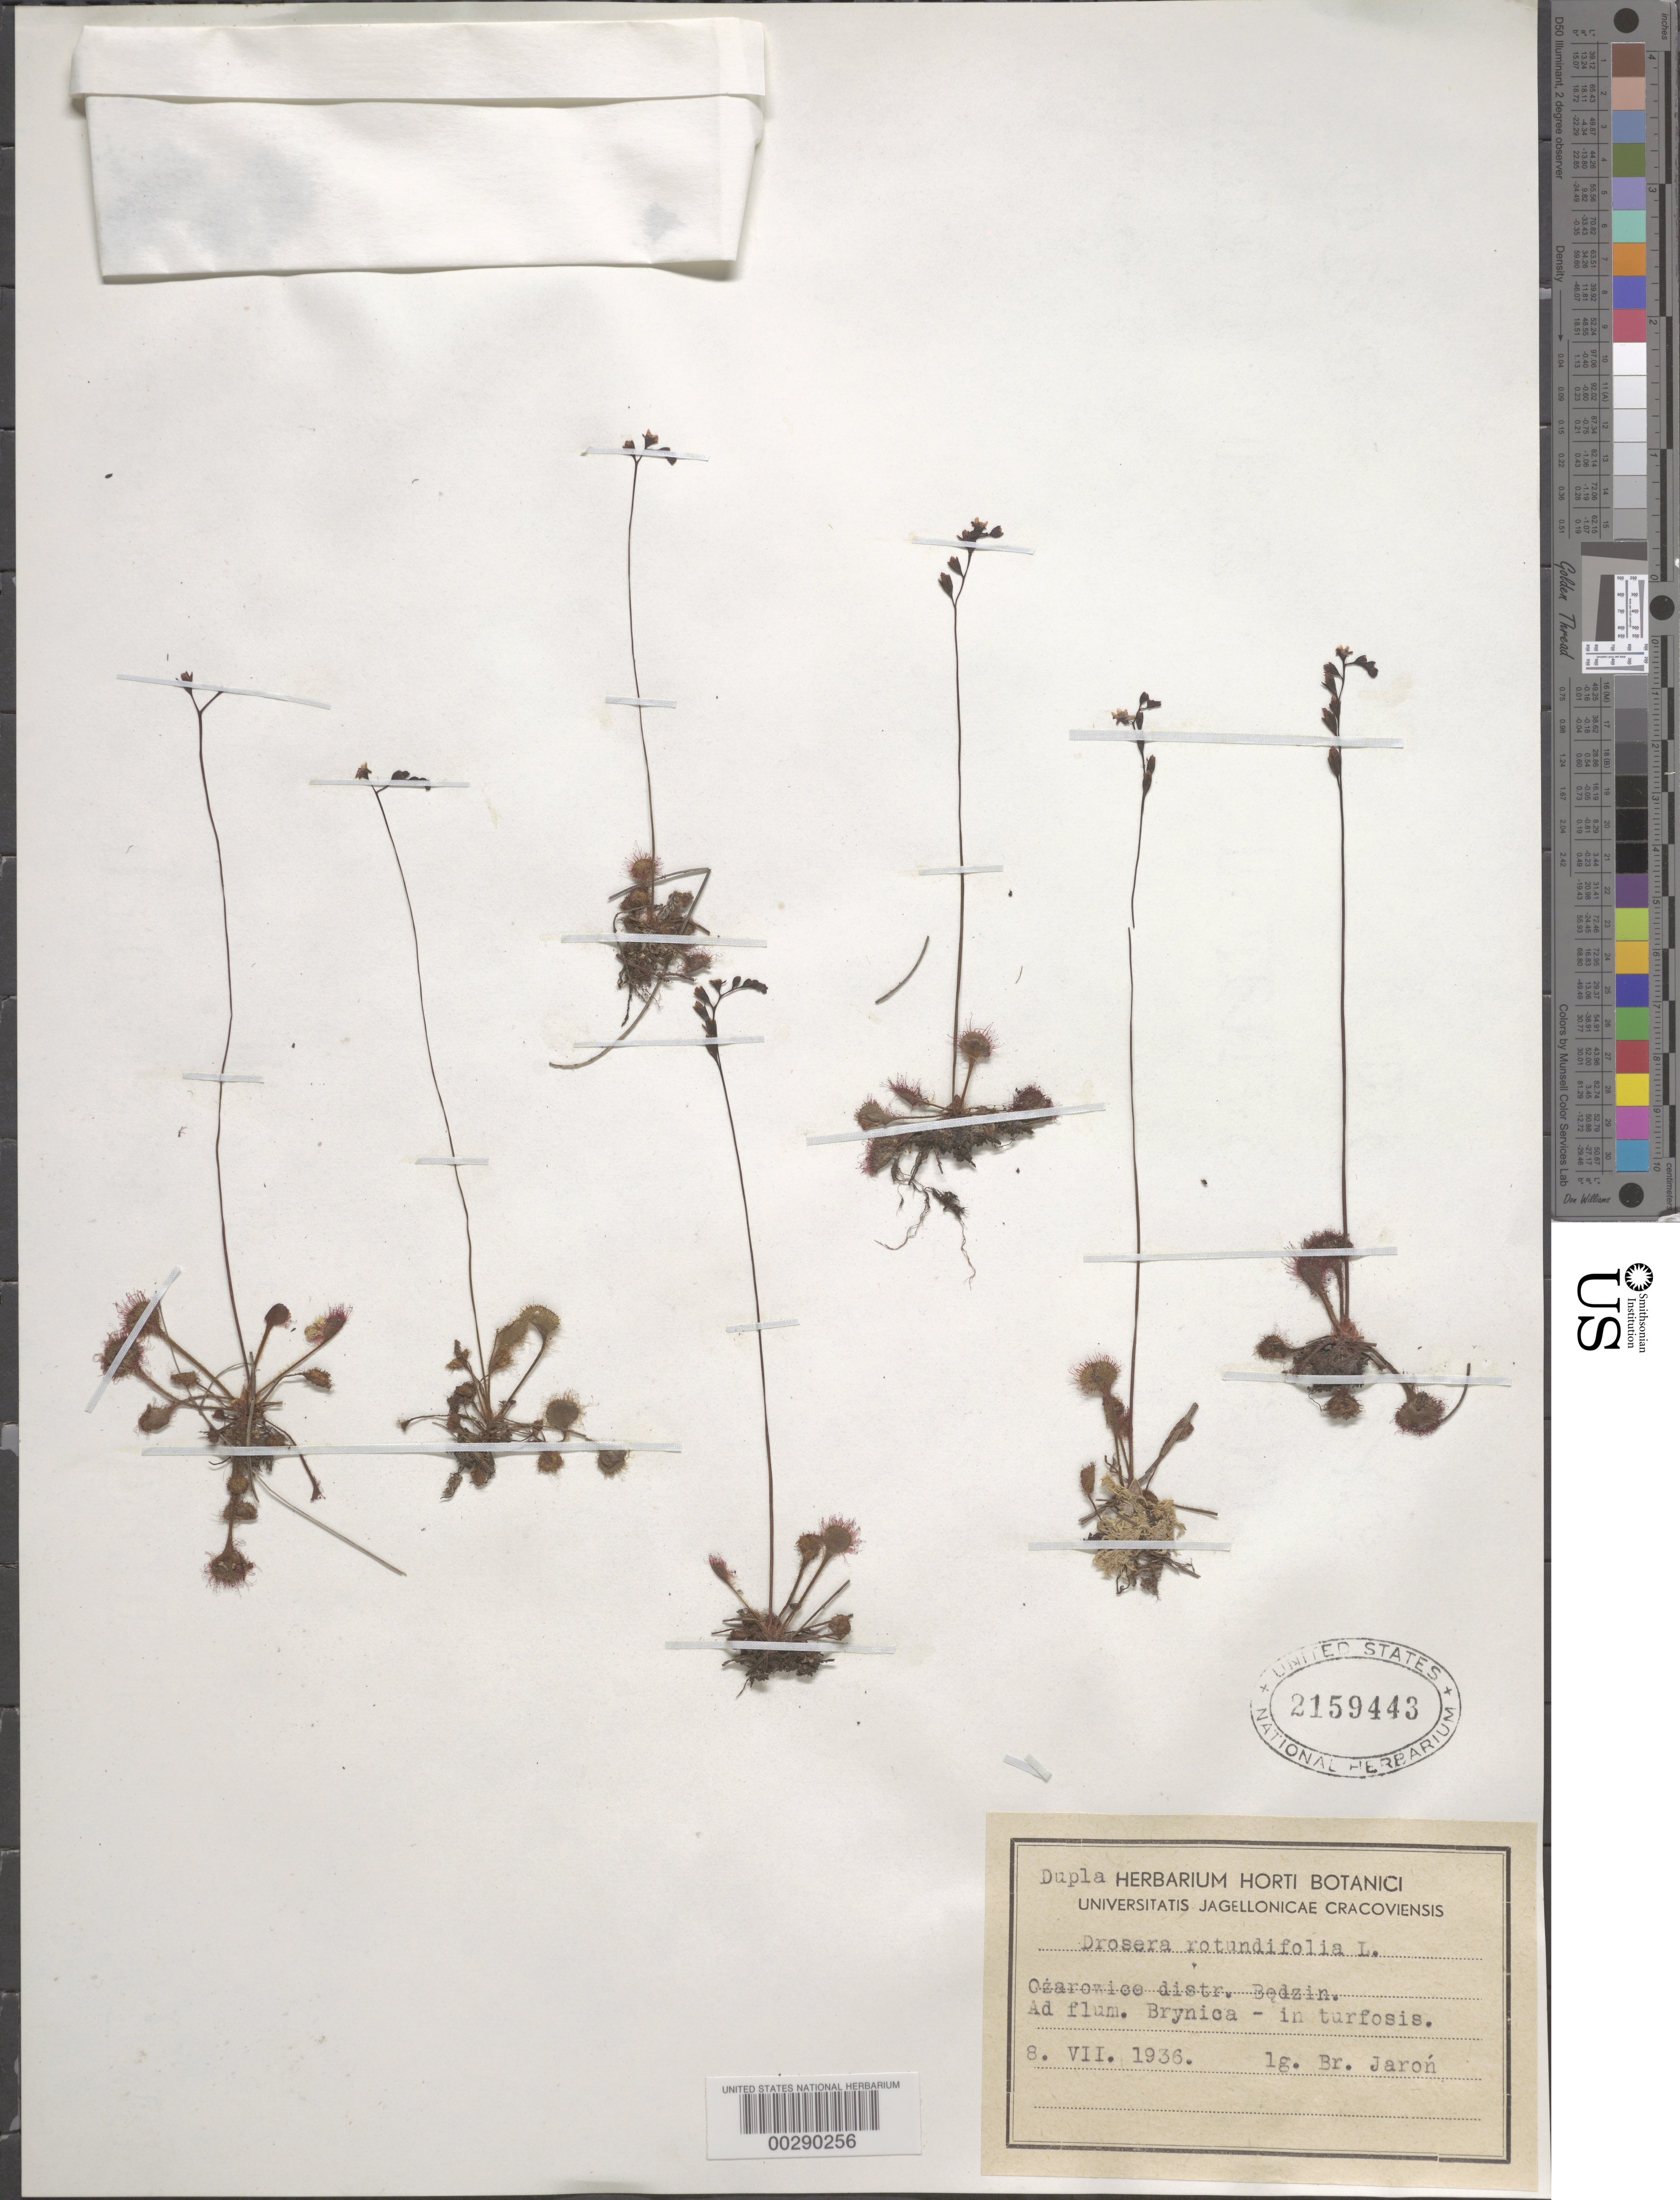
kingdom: Plantae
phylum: Tracheophyta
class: Magnoliopsida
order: Caryophyllales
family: Droseraceae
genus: Drosera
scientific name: Drosera rotundifolia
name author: L.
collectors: B. Jaron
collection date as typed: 08 Jul 1936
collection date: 1936-07-08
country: Poland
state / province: Slaskie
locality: Ozarwice, dist., bedzin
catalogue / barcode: US 2159443